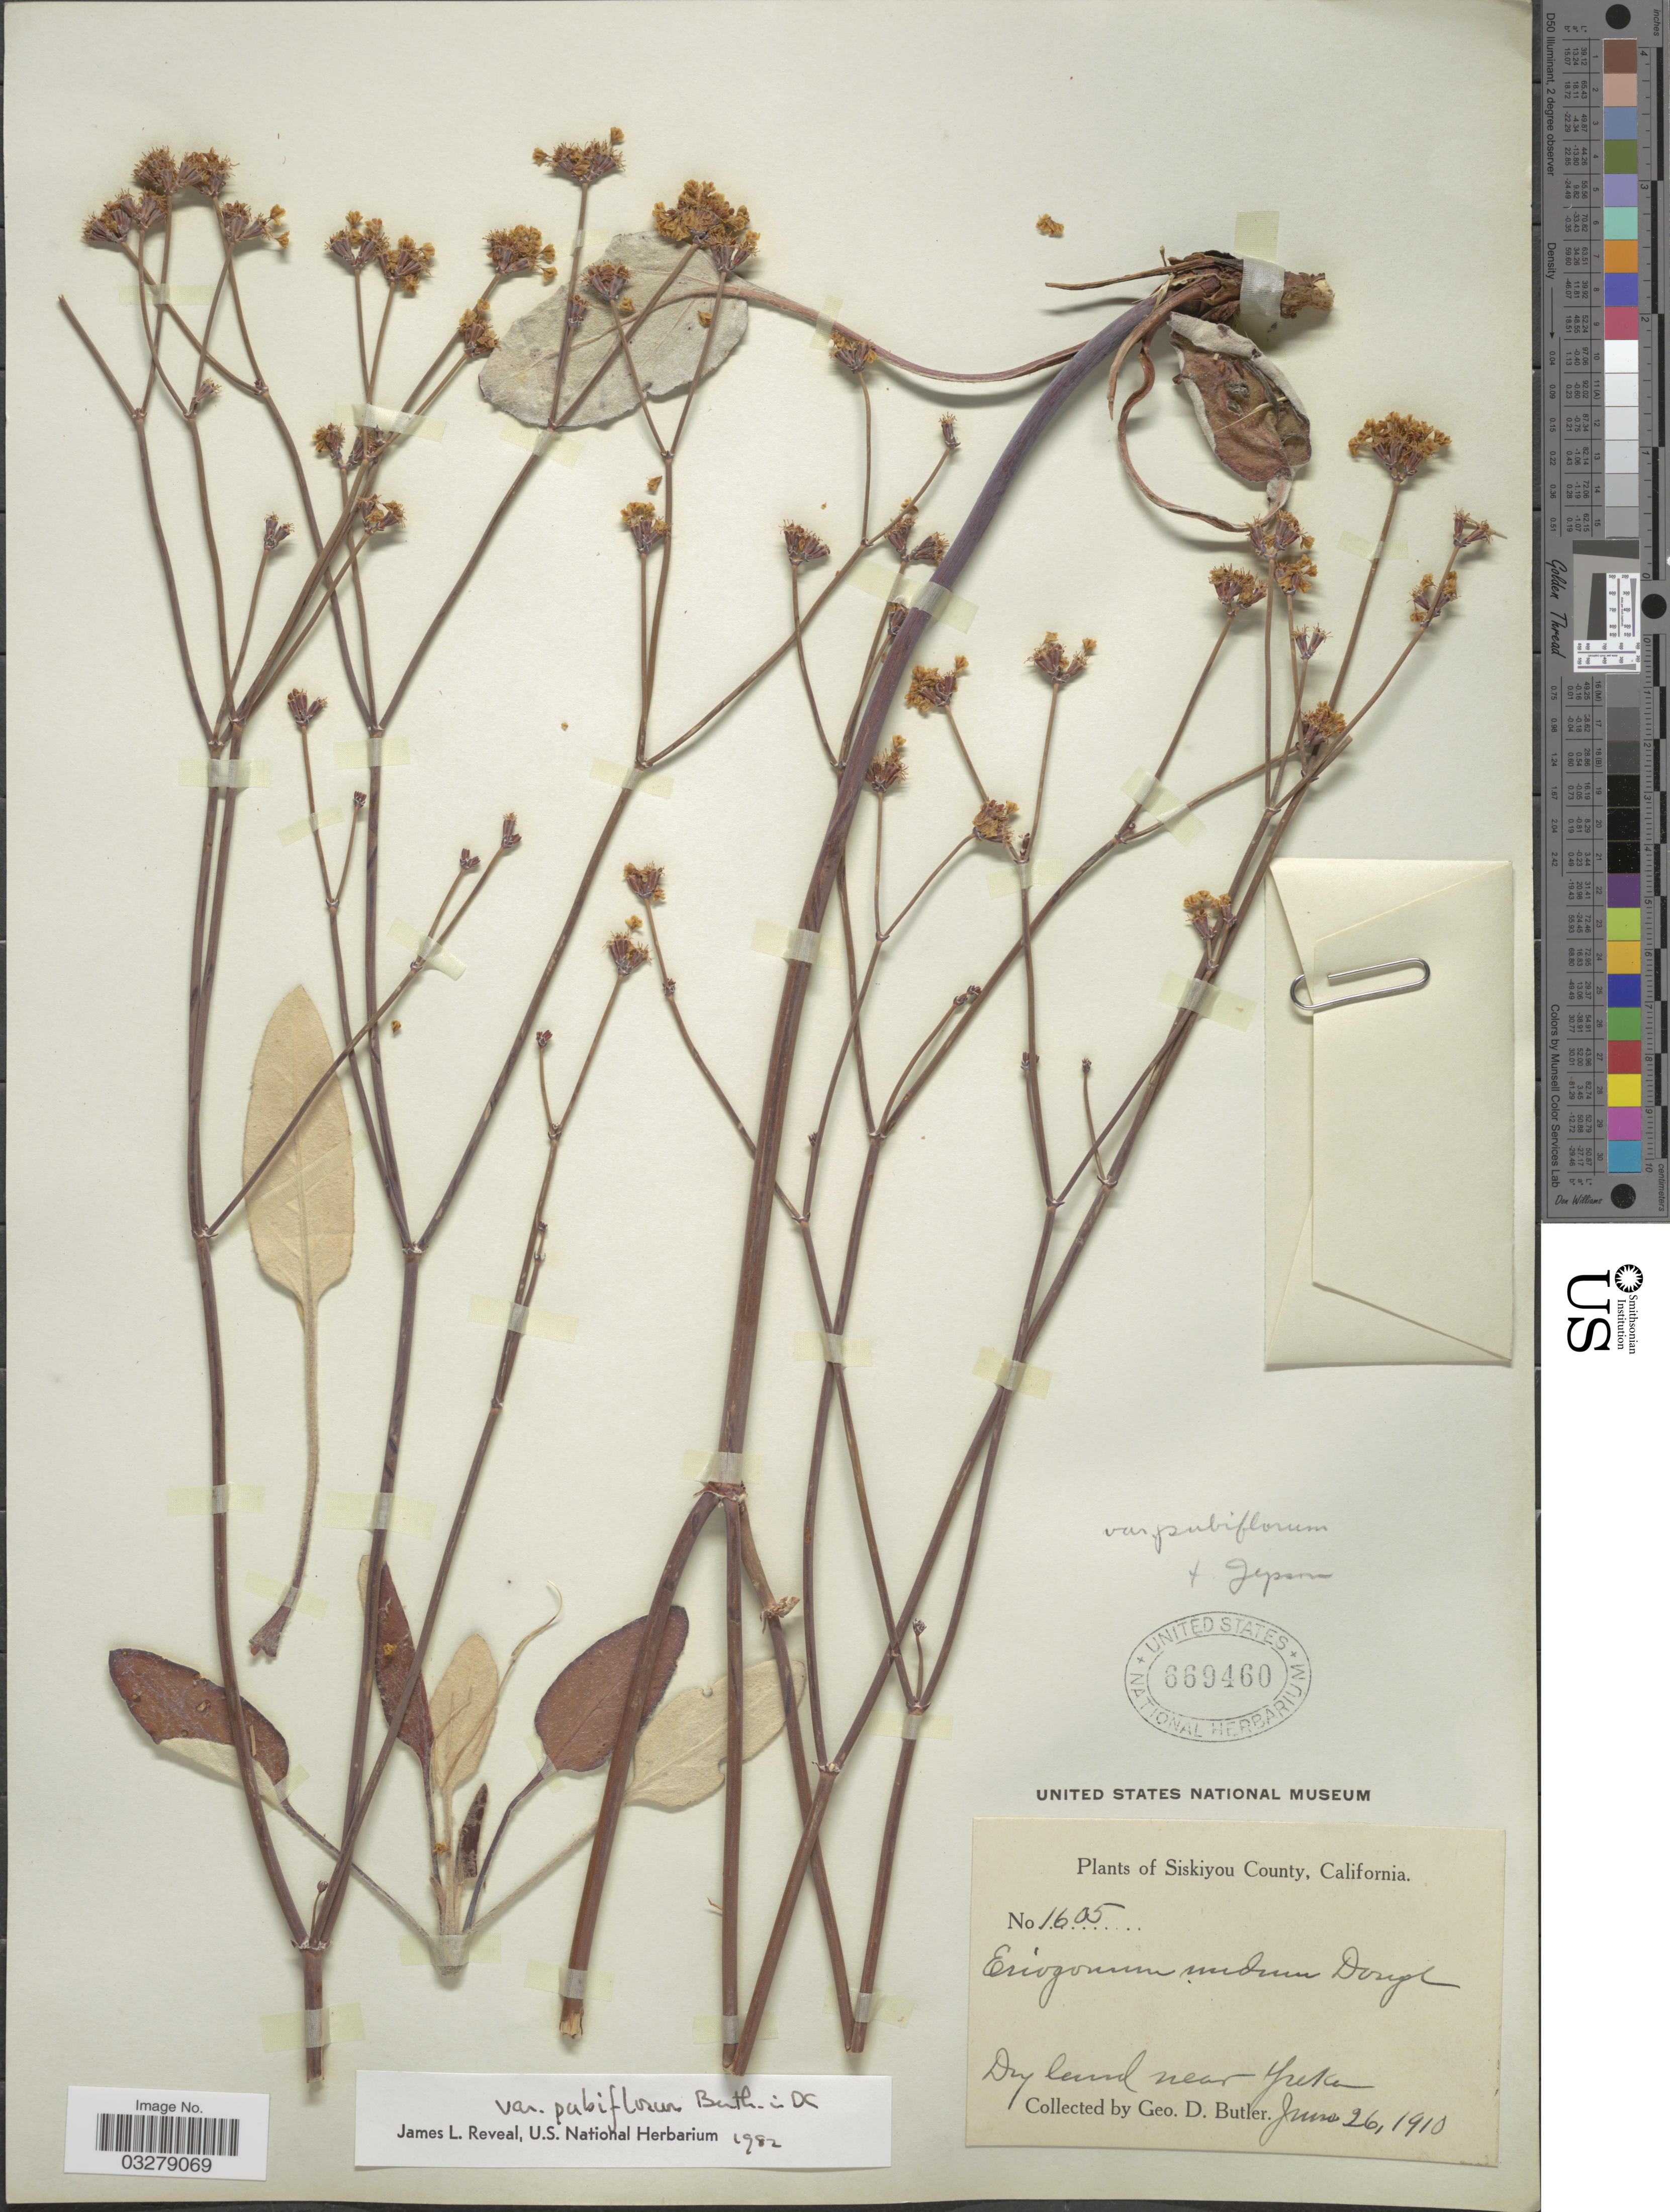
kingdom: Plantae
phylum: Tracheophyta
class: Magnoliopsida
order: Caryophyllales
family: Polygonaceae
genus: Eriogonum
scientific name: Eriogonum nudum var. pubiflorum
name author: Benth. in DC.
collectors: G. D. Butler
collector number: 1605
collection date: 1910-06-26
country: United States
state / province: California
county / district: Siskiyou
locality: Siskiyou County, Dry land near Yreka.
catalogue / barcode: US 669460